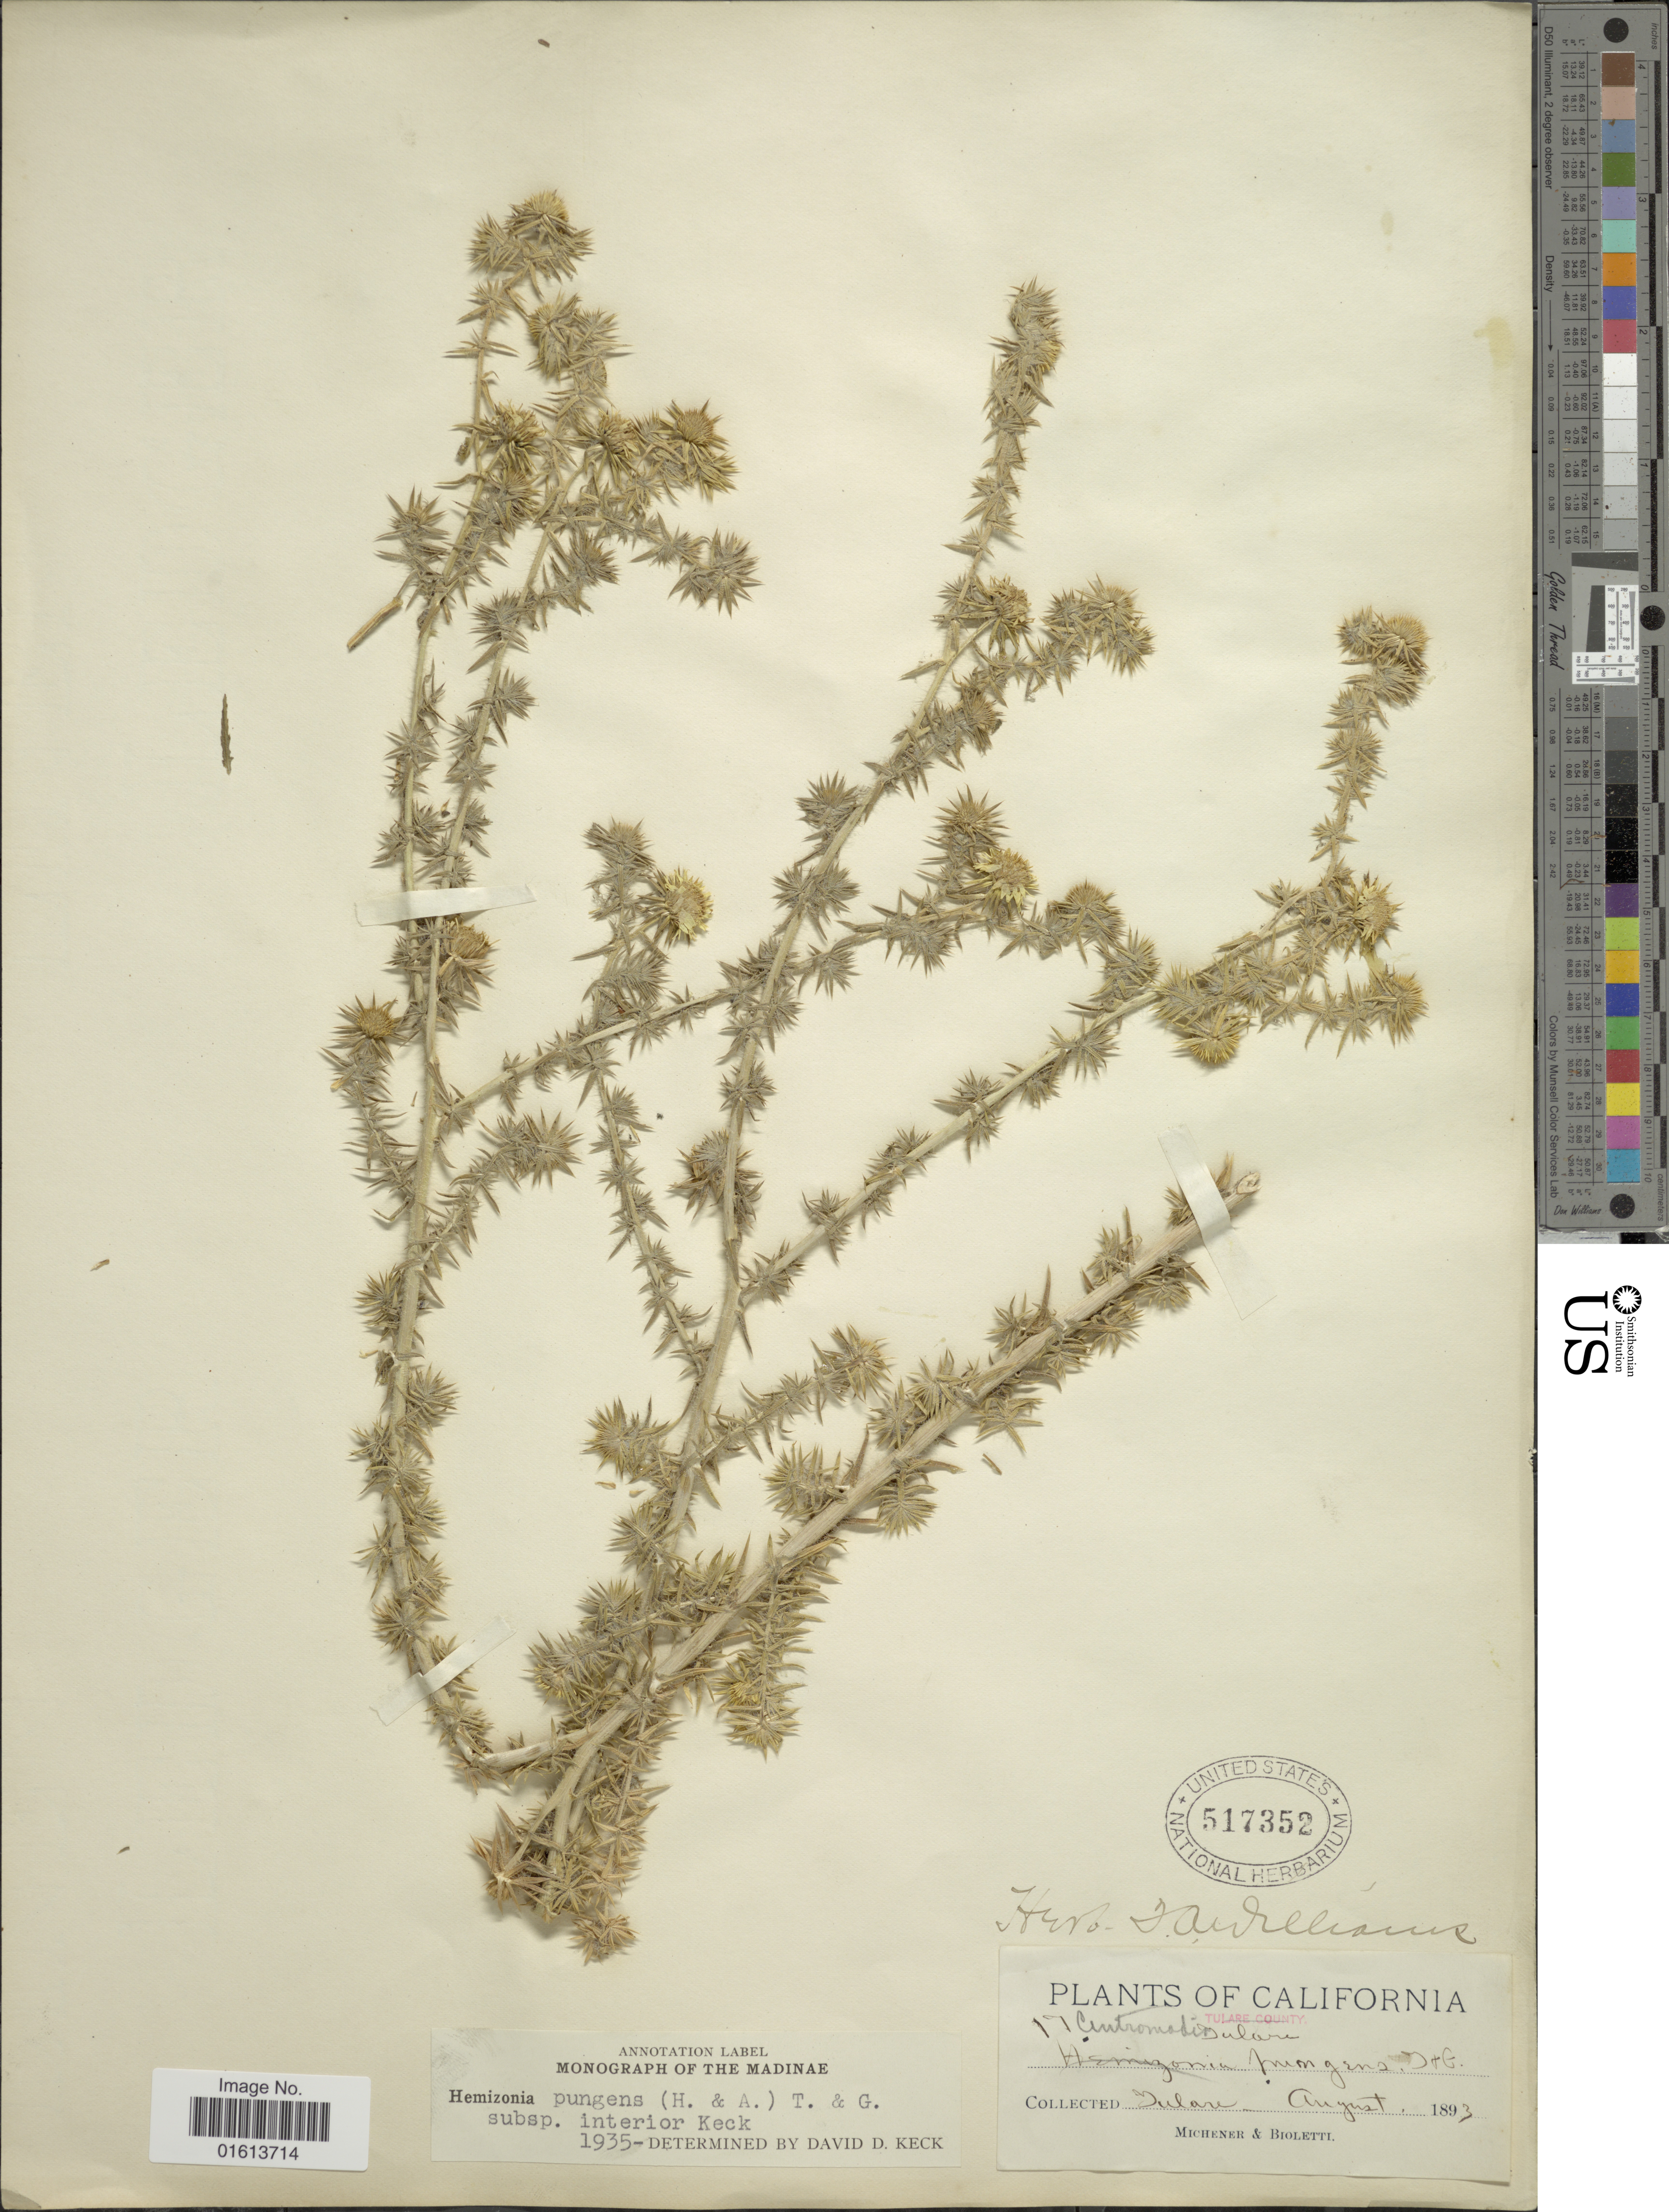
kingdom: Plantae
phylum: Tracheophyta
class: Magnoliopsida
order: Asterales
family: Asteraceae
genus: Centromadia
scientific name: Centromadia pungens subsp. pungens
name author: Hook. & Arn.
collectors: -. Michener & -- Bioletti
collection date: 1893-08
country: United States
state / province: California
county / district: Tulare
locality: California. Tulare County. Tulare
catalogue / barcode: US 517351